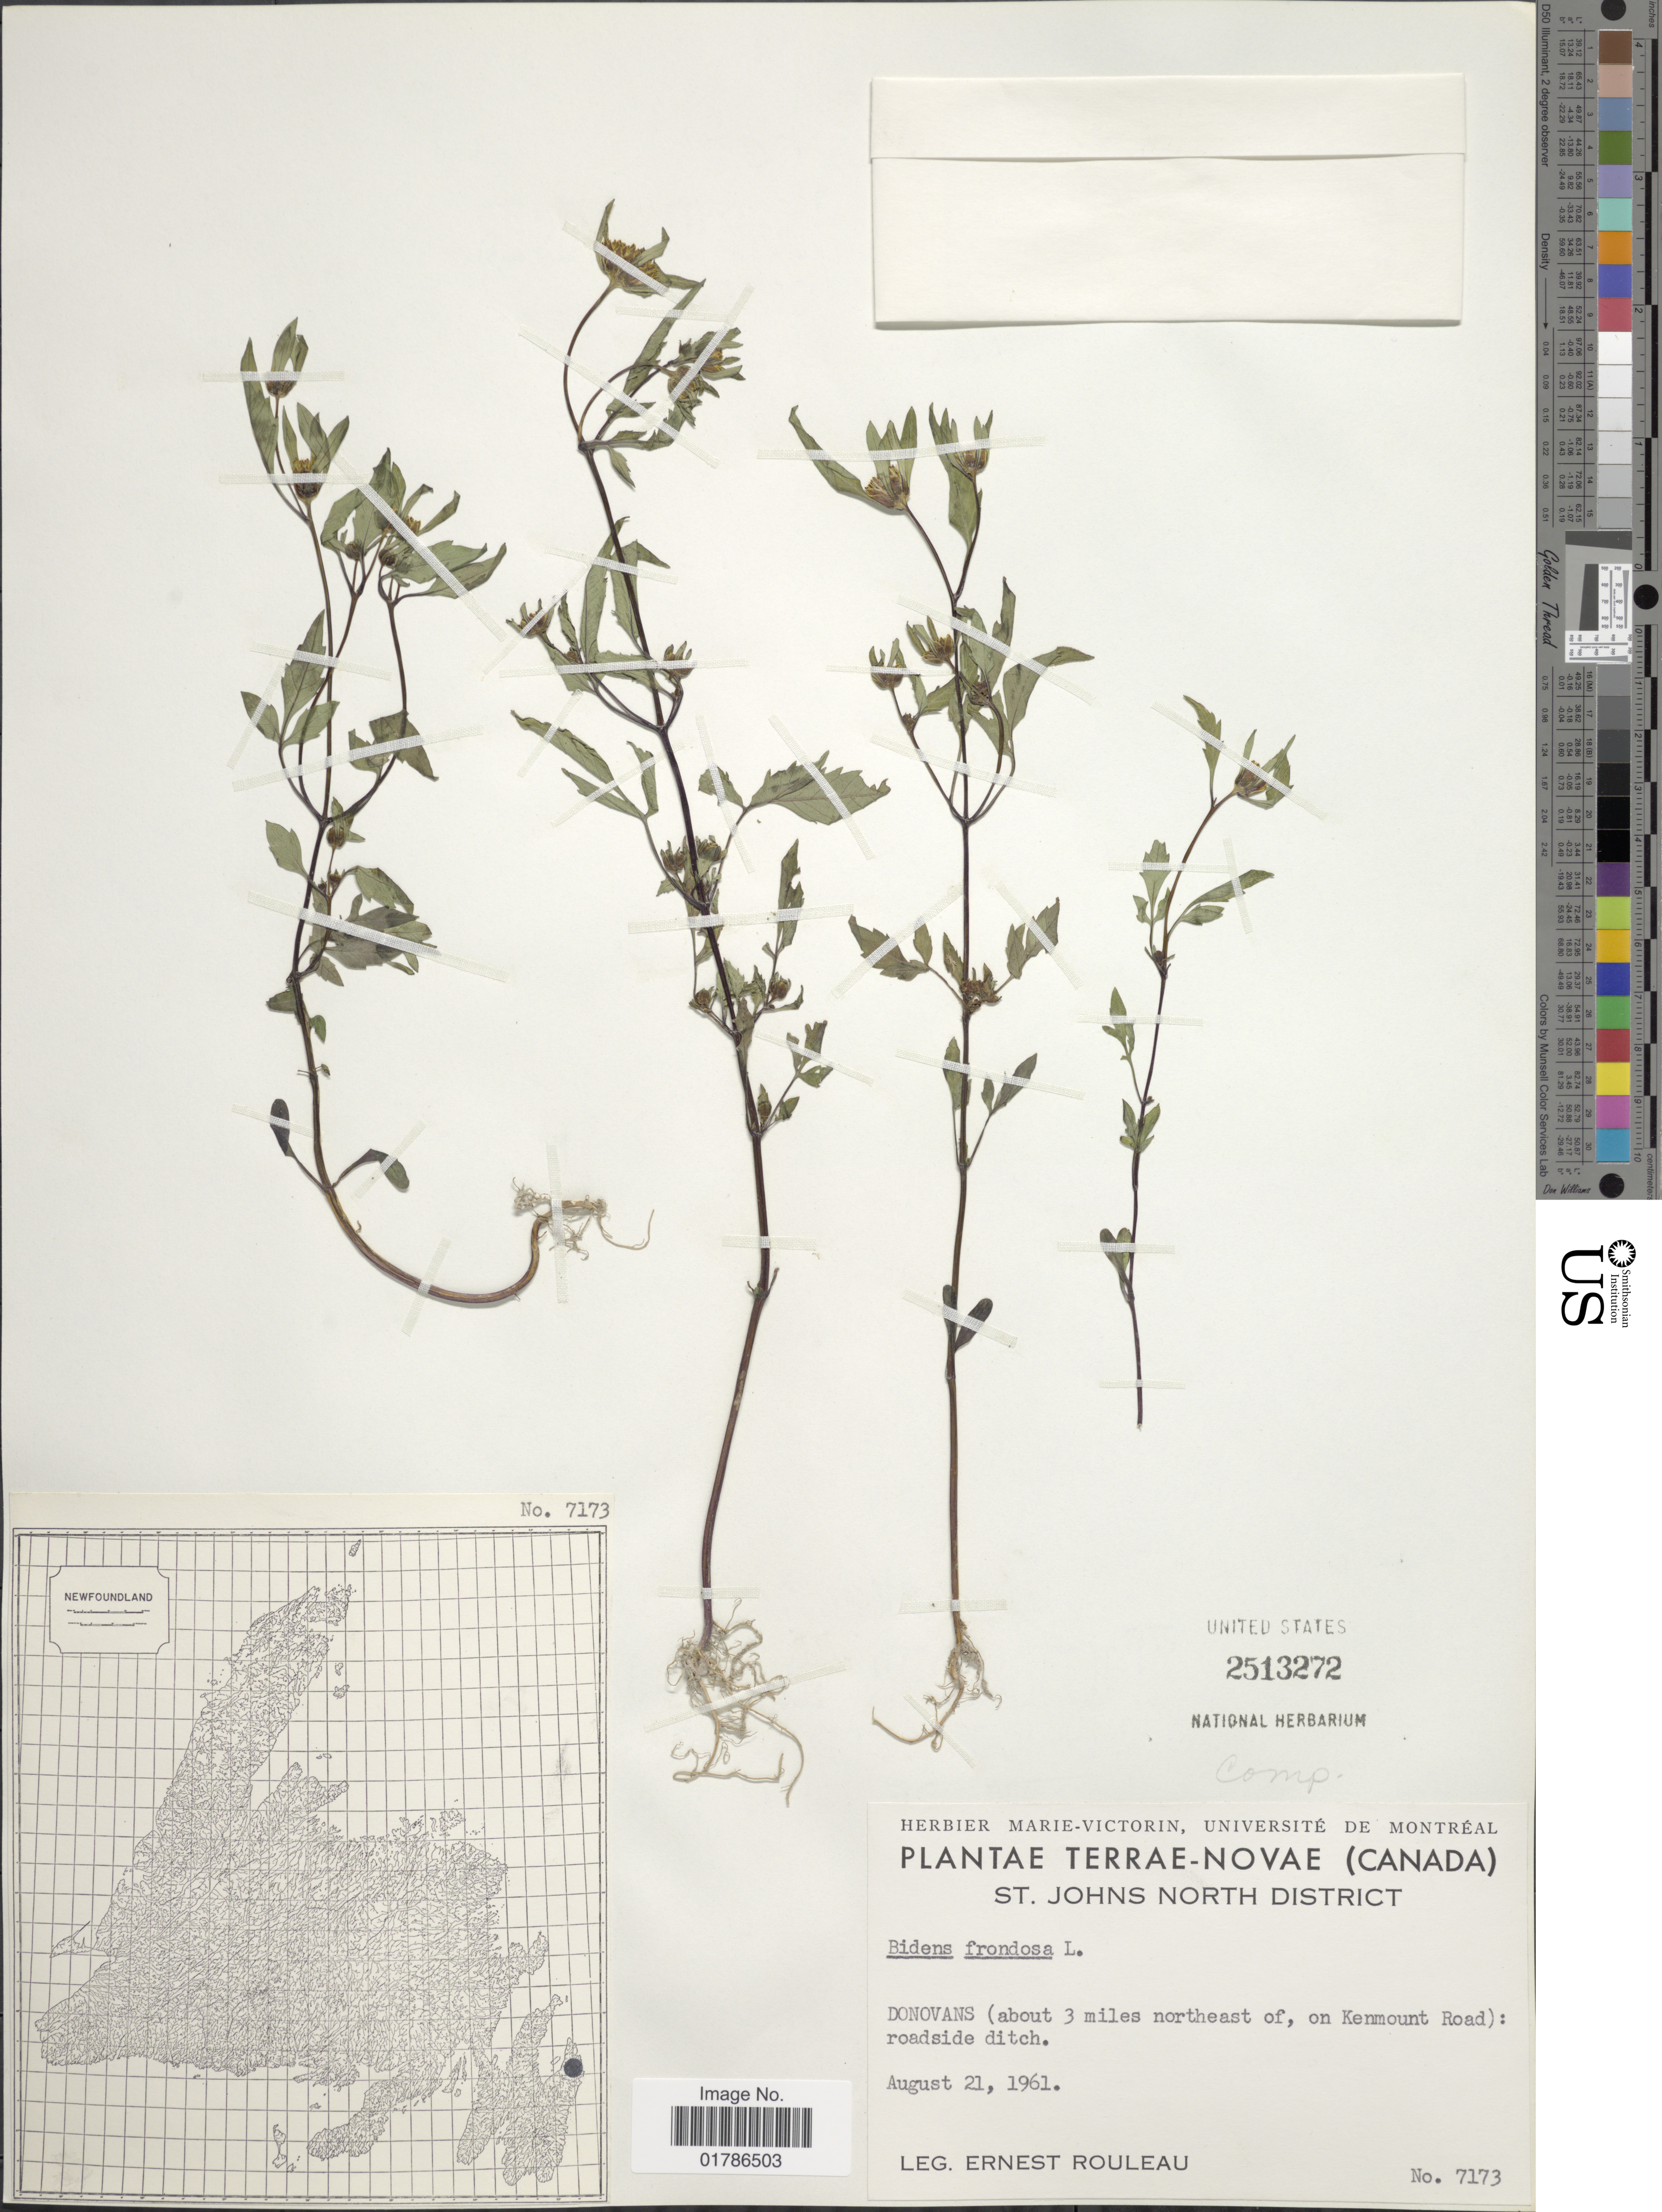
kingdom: Plantae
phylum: Tracheophyta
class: Magnoliopsida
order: Asterales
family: Asteraceae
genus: Bidens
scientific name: Bidens frondosa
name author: L.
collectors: E. Rouleau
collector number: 7173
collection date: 1961-08-21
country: Canada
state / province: Newfoundland and Labrador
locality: Terra-Novae, Donovans (about 3 miles northeast of, on Kenmount Road): roadside ditch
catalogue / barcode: US 2513272